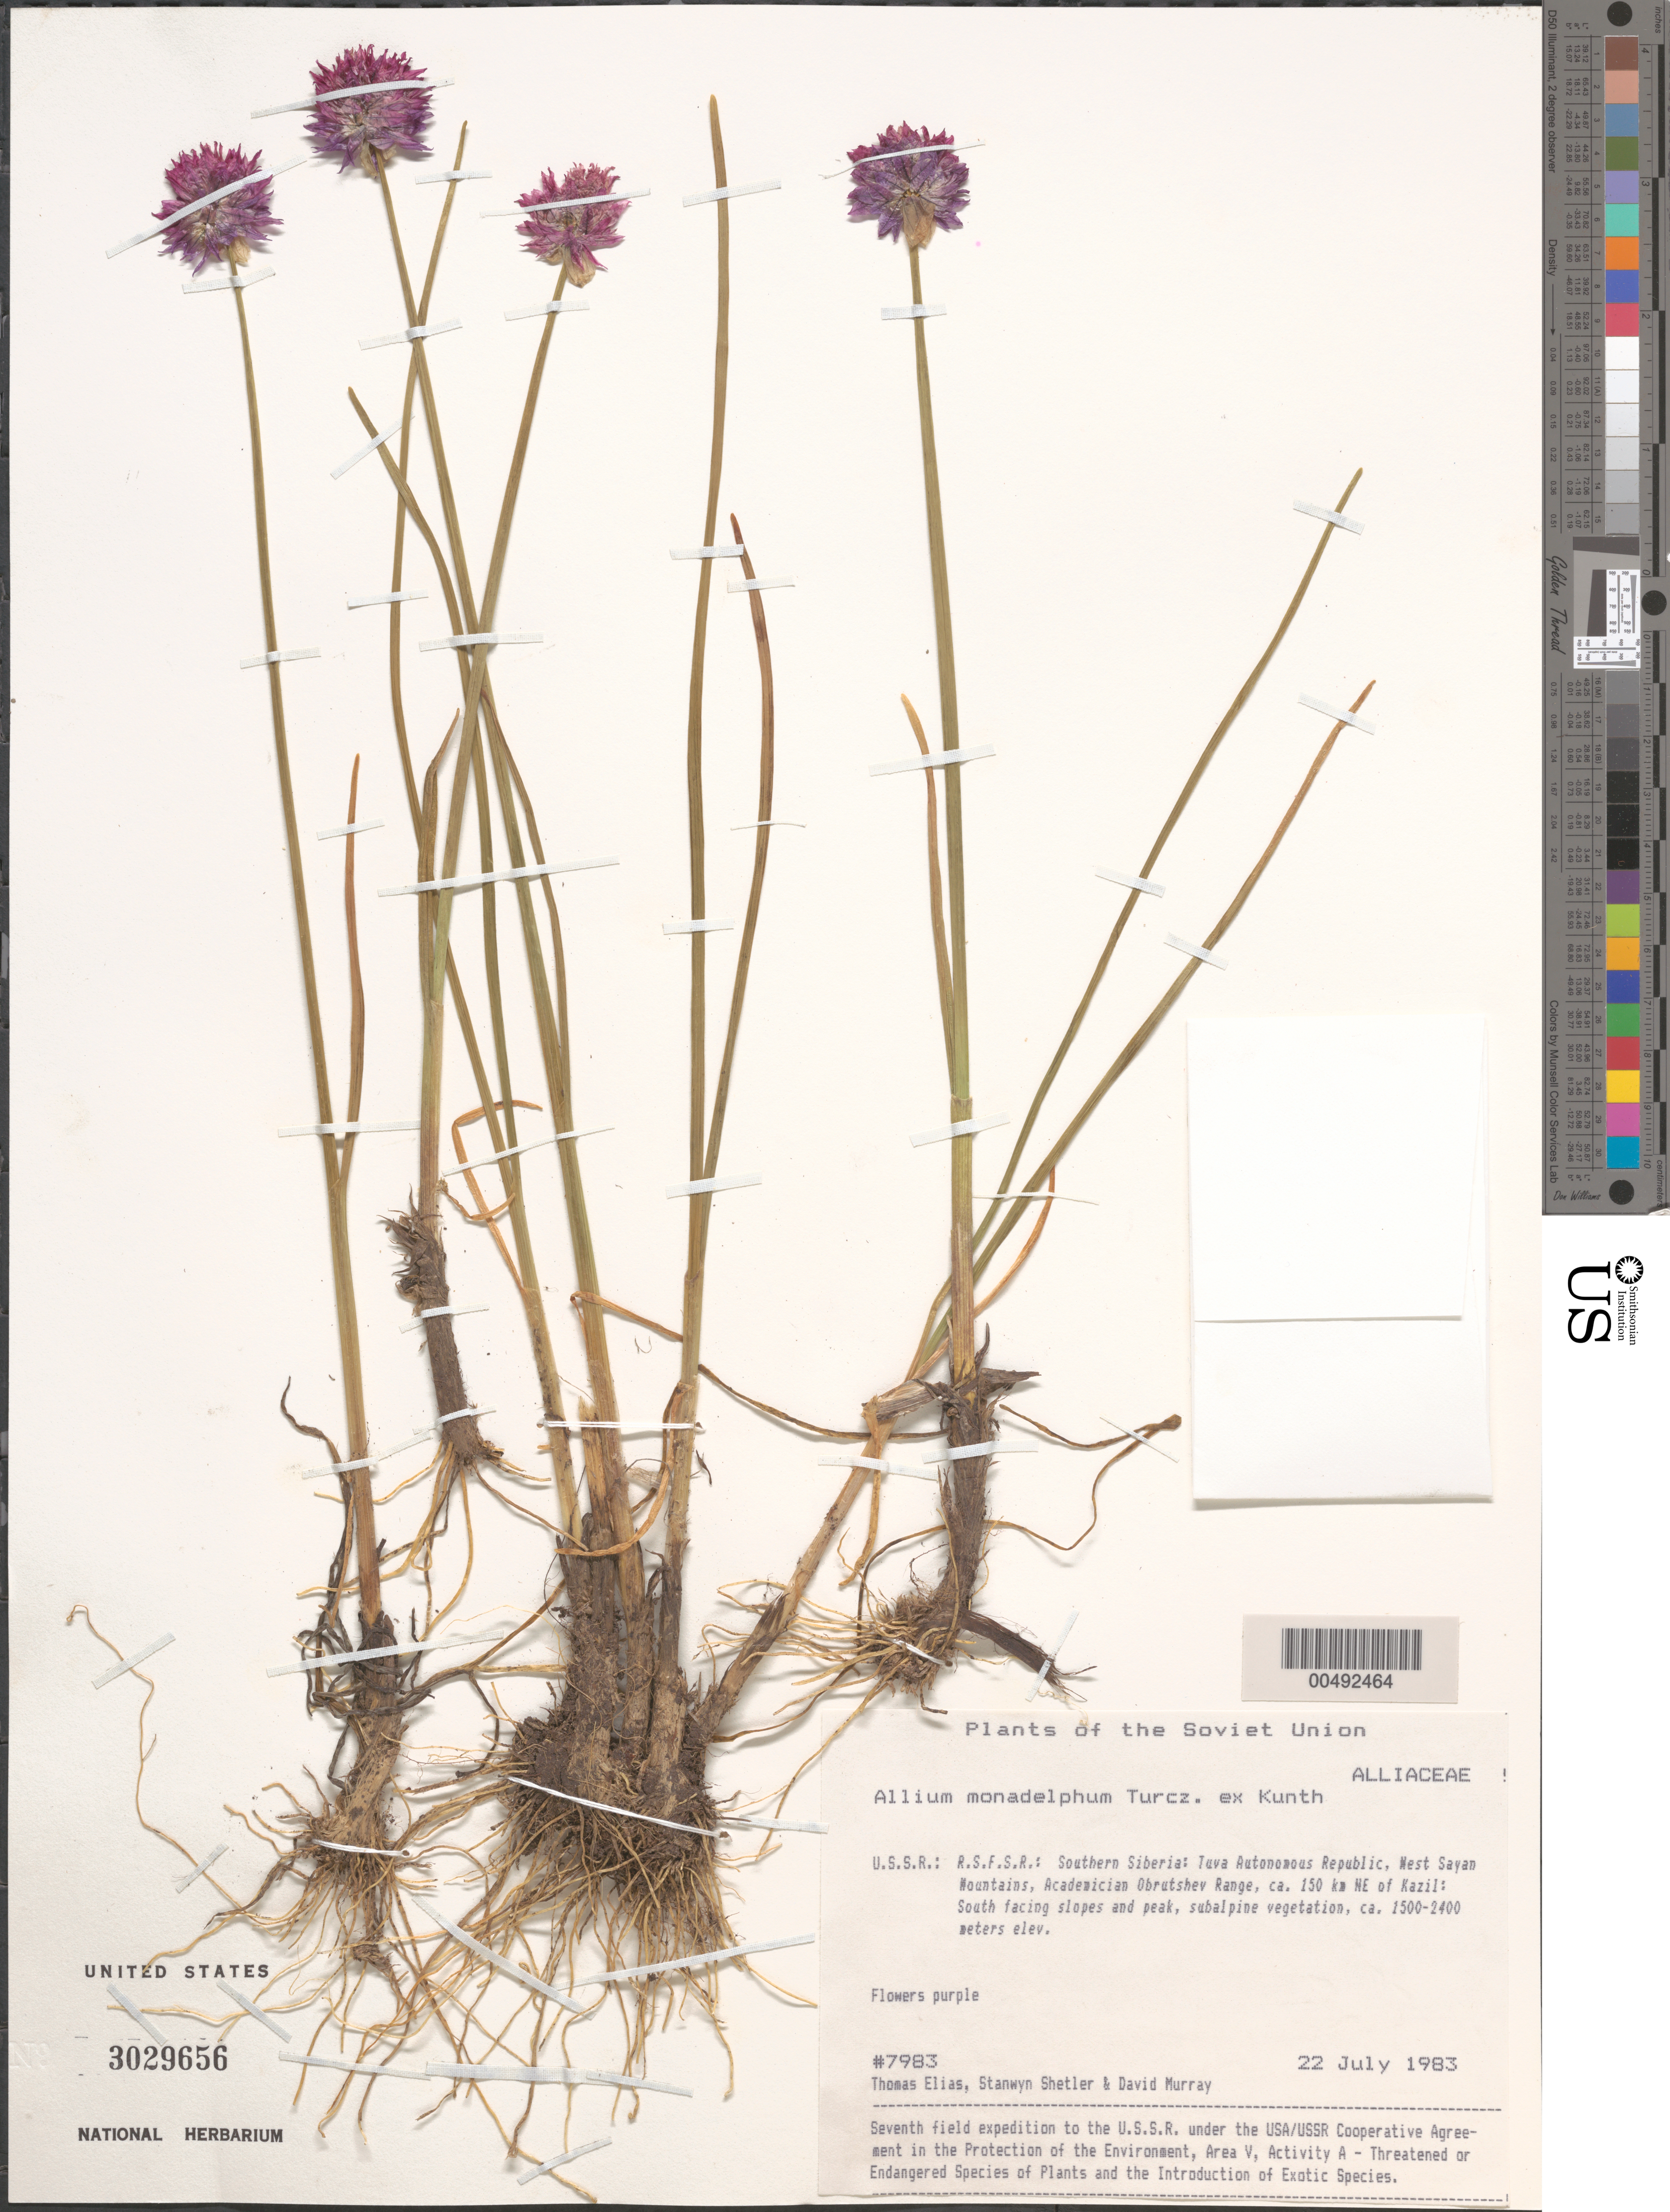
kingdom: Plantae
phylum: Tracheophyta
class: Liliopsida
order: Asparagales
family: Amaryllidaceae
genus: Allium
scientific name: Allium monadelphum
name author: Turcz. ex Kunth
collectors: T. Elias, S. Shetler & D. F. Murray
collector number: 7983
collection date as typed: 22 Jul 1983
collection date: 1983-07-22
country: Russian Federation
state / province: Tuva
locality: West Sayan Mountains, Academician Obrutshev Range, ca. 150 km. NE of Kazil [Kyzyl].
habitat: south-facing slopes and peak, subalpine vegetation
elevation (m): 1500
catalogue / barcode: US 3029656